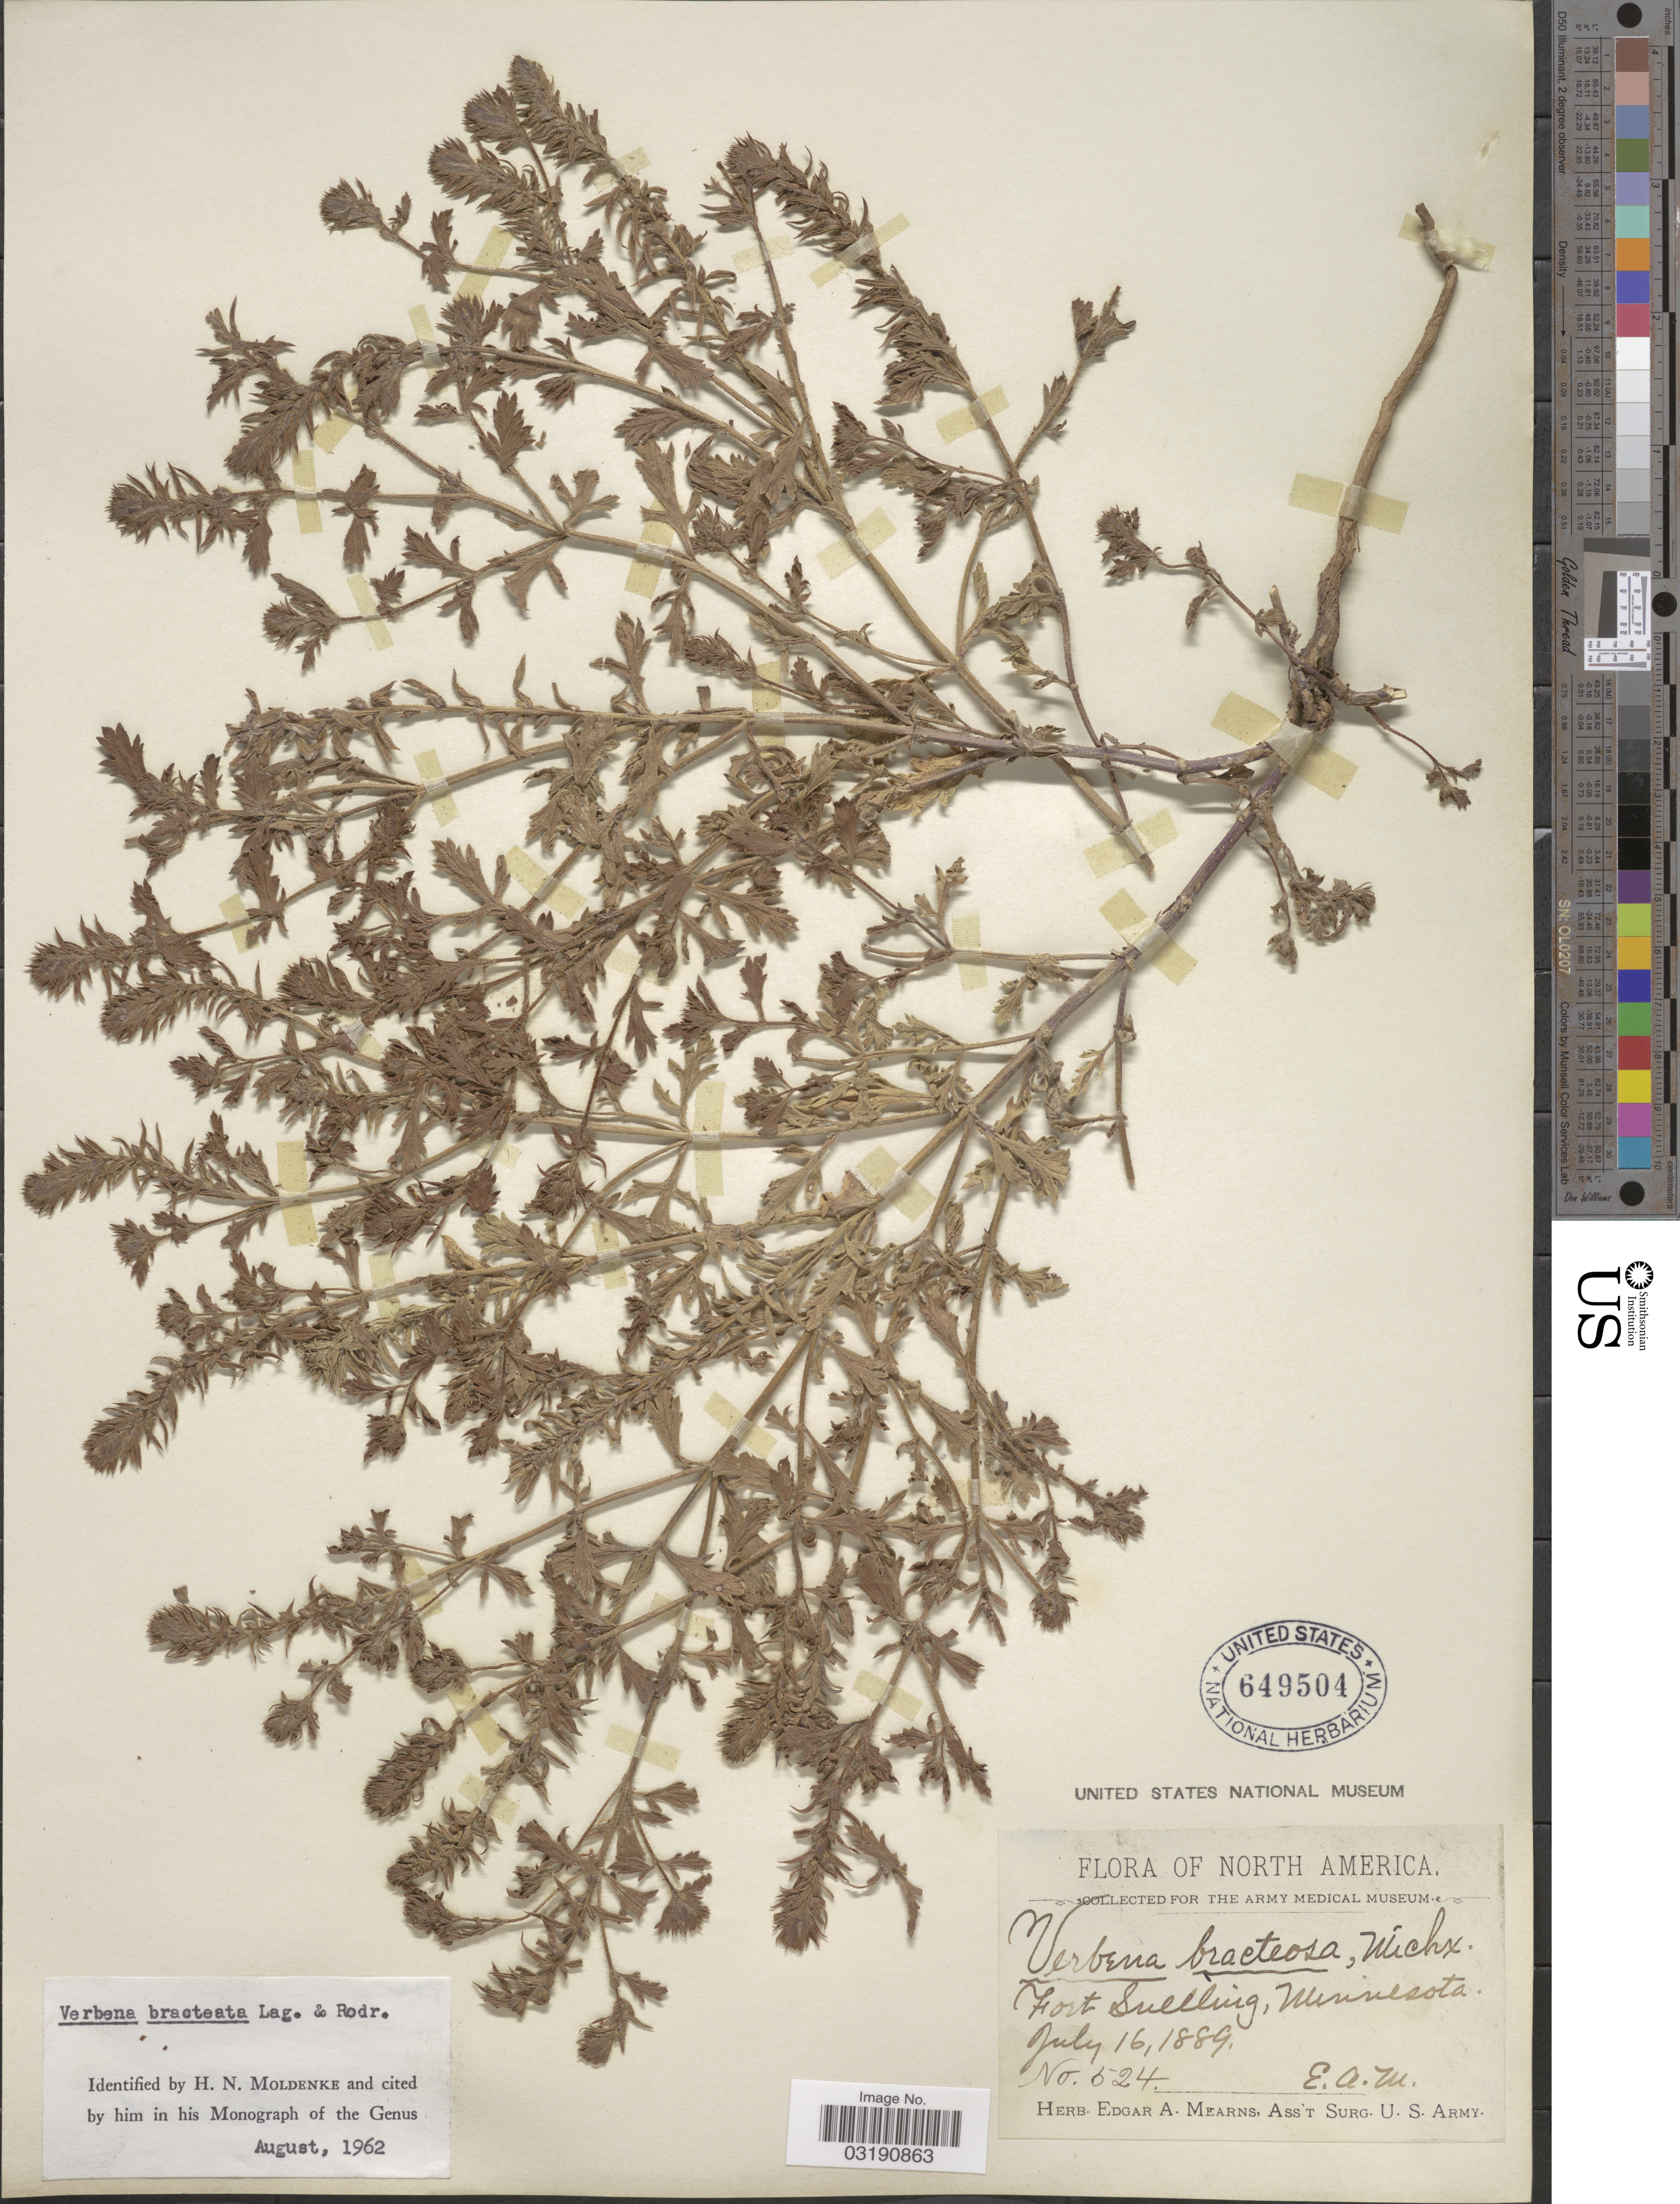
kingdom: Plantae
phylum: Tracheophyta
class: Magnoliopsida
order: Lamiales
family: Verbenaceae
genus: Verbena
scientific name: Verbena bracteata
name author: Cav. ex Lag. & Rodr.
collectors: E. A. Mearns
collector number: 524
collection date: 1889-07-16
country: United States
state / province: Minnesota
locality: Fort Snelling.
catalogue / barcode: US 649504